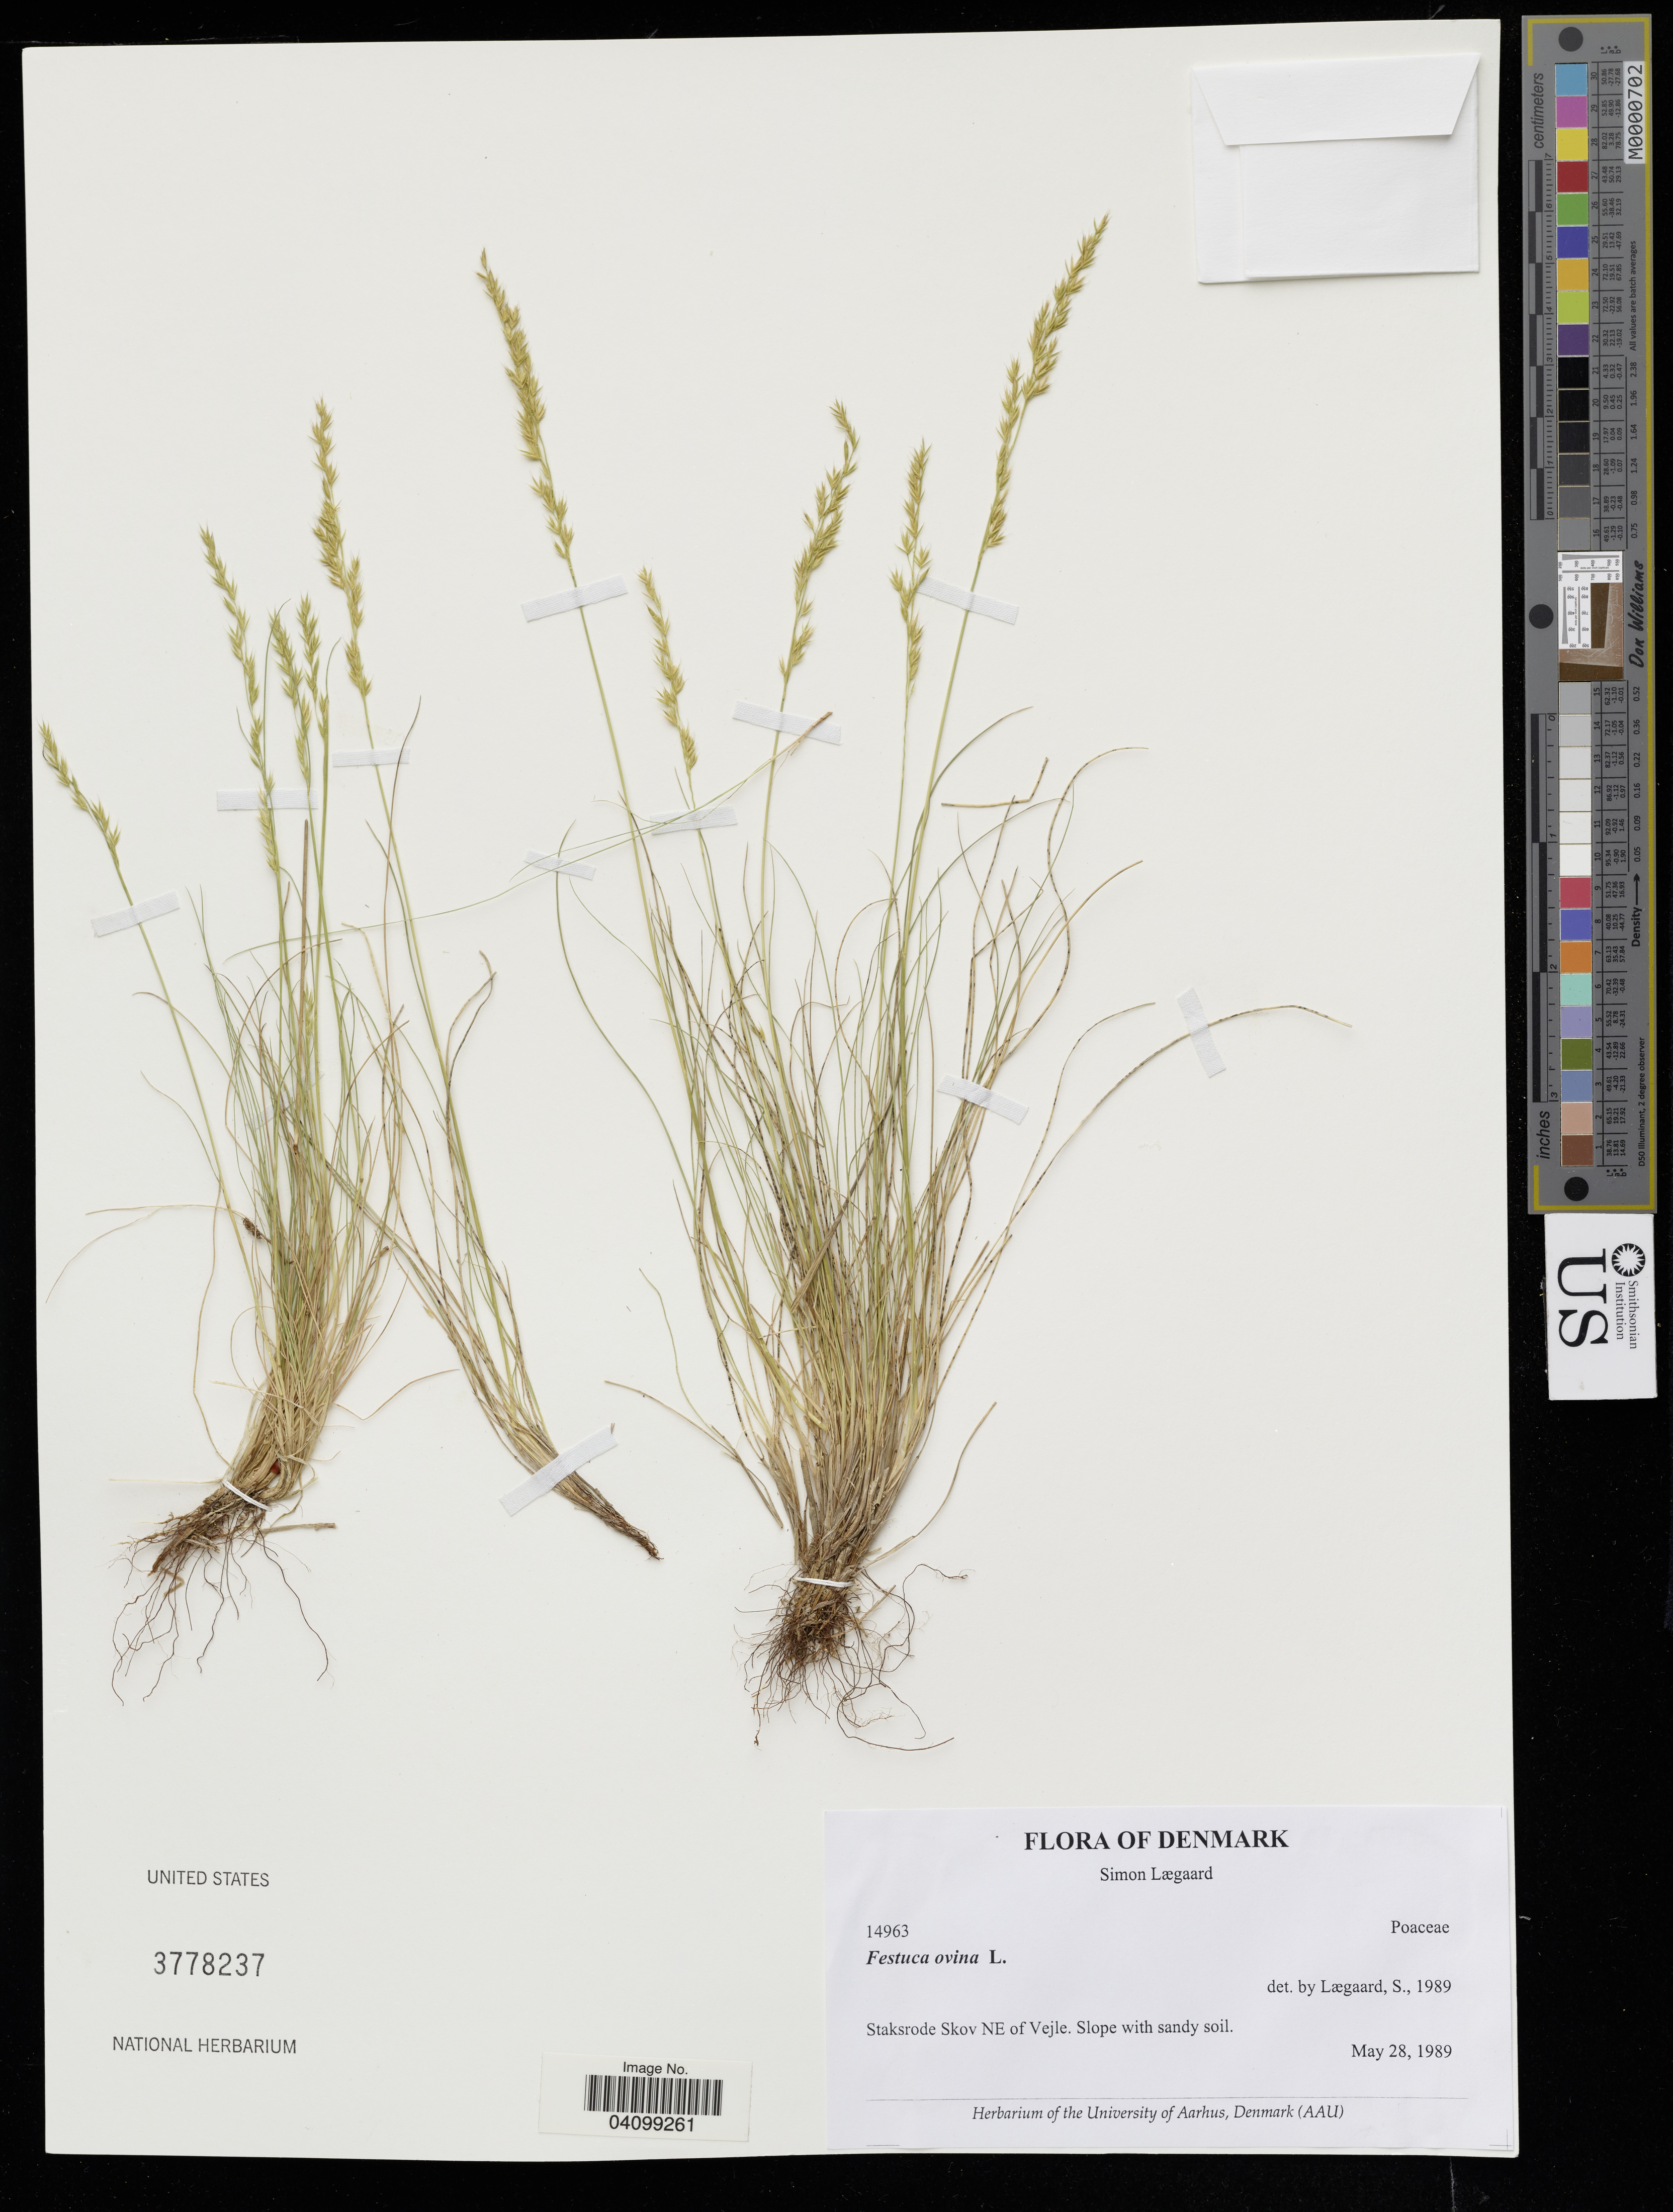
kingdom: Plantae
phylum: Tracheophyta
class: Liliopsida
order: Poales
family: Poaceae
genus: Festuca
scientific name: Festuca ovina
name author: Hack.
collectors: S. Lægaard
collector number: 14963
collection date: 1989-05-28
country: Denmark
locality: Staksrode Skov NE of Vejle.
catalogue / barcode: US 3778237